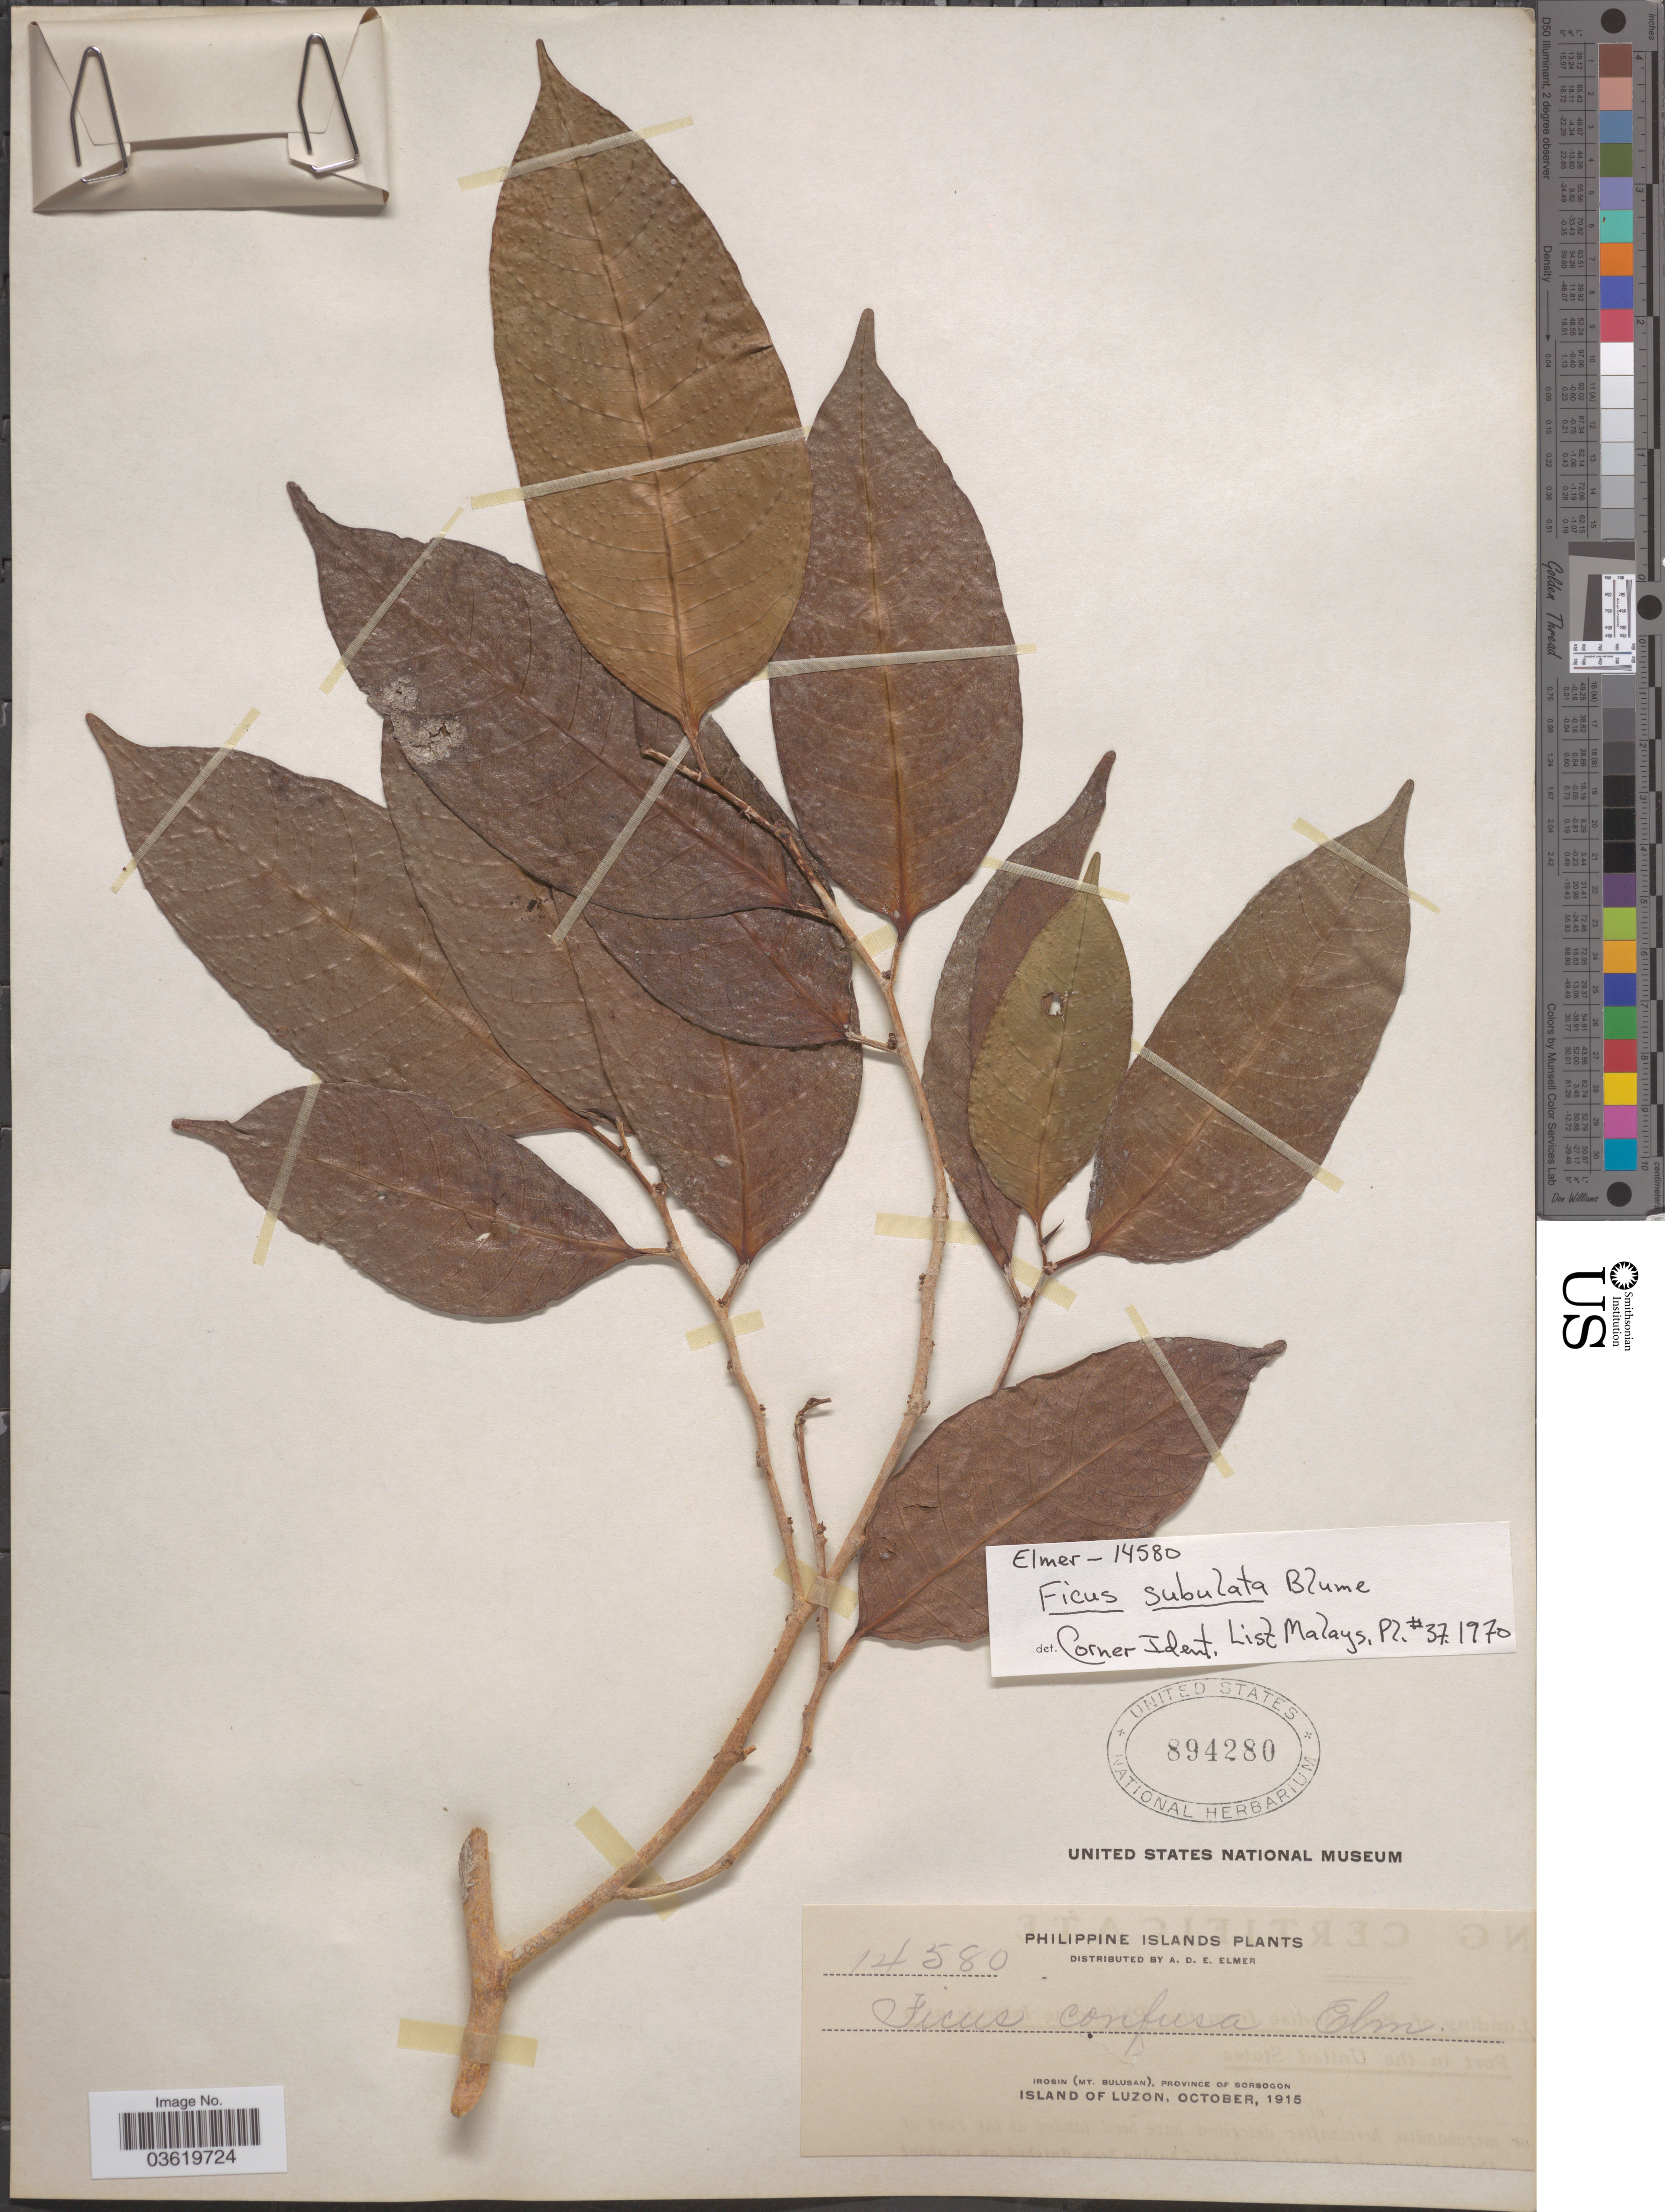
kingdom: Plantae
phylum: Tracheophyta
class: Magnoliopsida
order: Rosales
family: Moraceae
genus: Ficus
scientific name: Ficus subulata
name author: Blume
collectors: A. D. E. Elmer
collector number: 14580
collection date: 1915-10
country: Philippines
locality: Philippine Islands. Irosin (Mt. Bulusan), Province of Sorsogon. Island of Luzon.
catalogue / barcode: US 894280